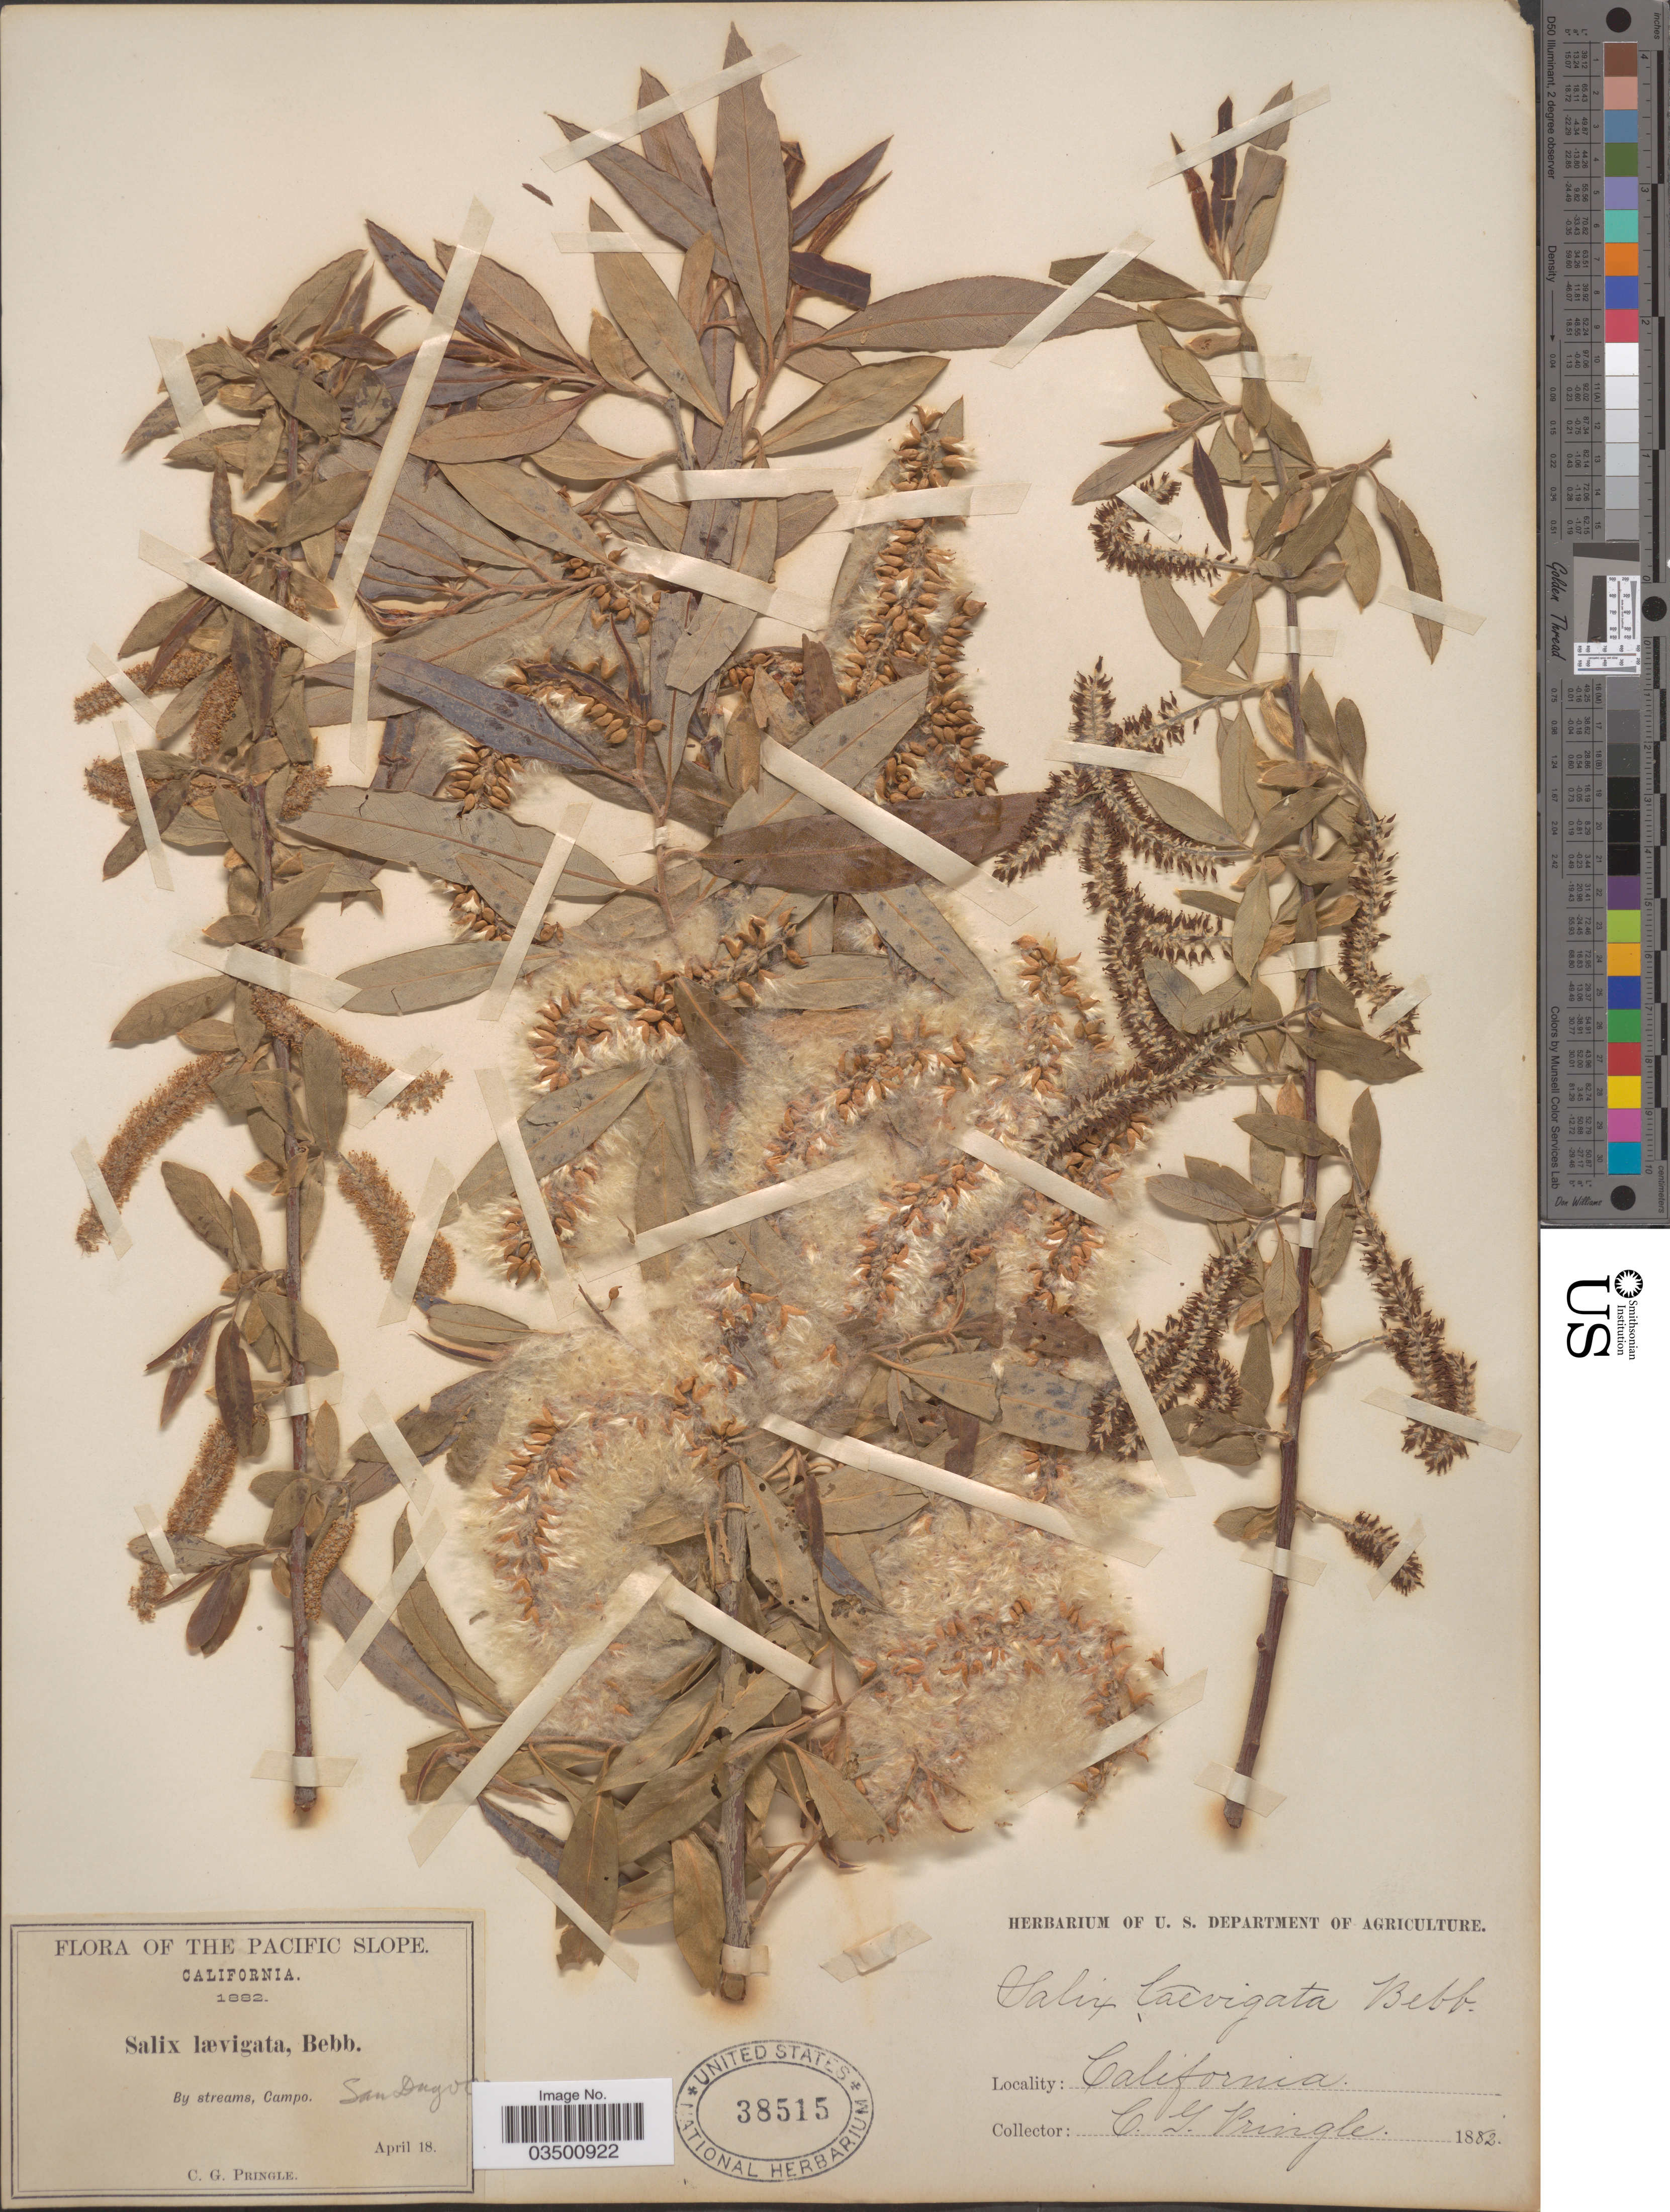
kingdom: Plantae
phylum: Tracheophyta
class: Magnoliopsida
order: Malpighiales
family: Salicaceae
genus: Salix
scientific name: Salix laevigata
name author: Bebb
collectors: C. G. Pringle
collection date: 1882-04-18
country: United States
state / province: California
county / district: San Diego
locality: The Pacific Slope. By streams, Campo. San Diego Co.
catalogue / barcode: US 38515